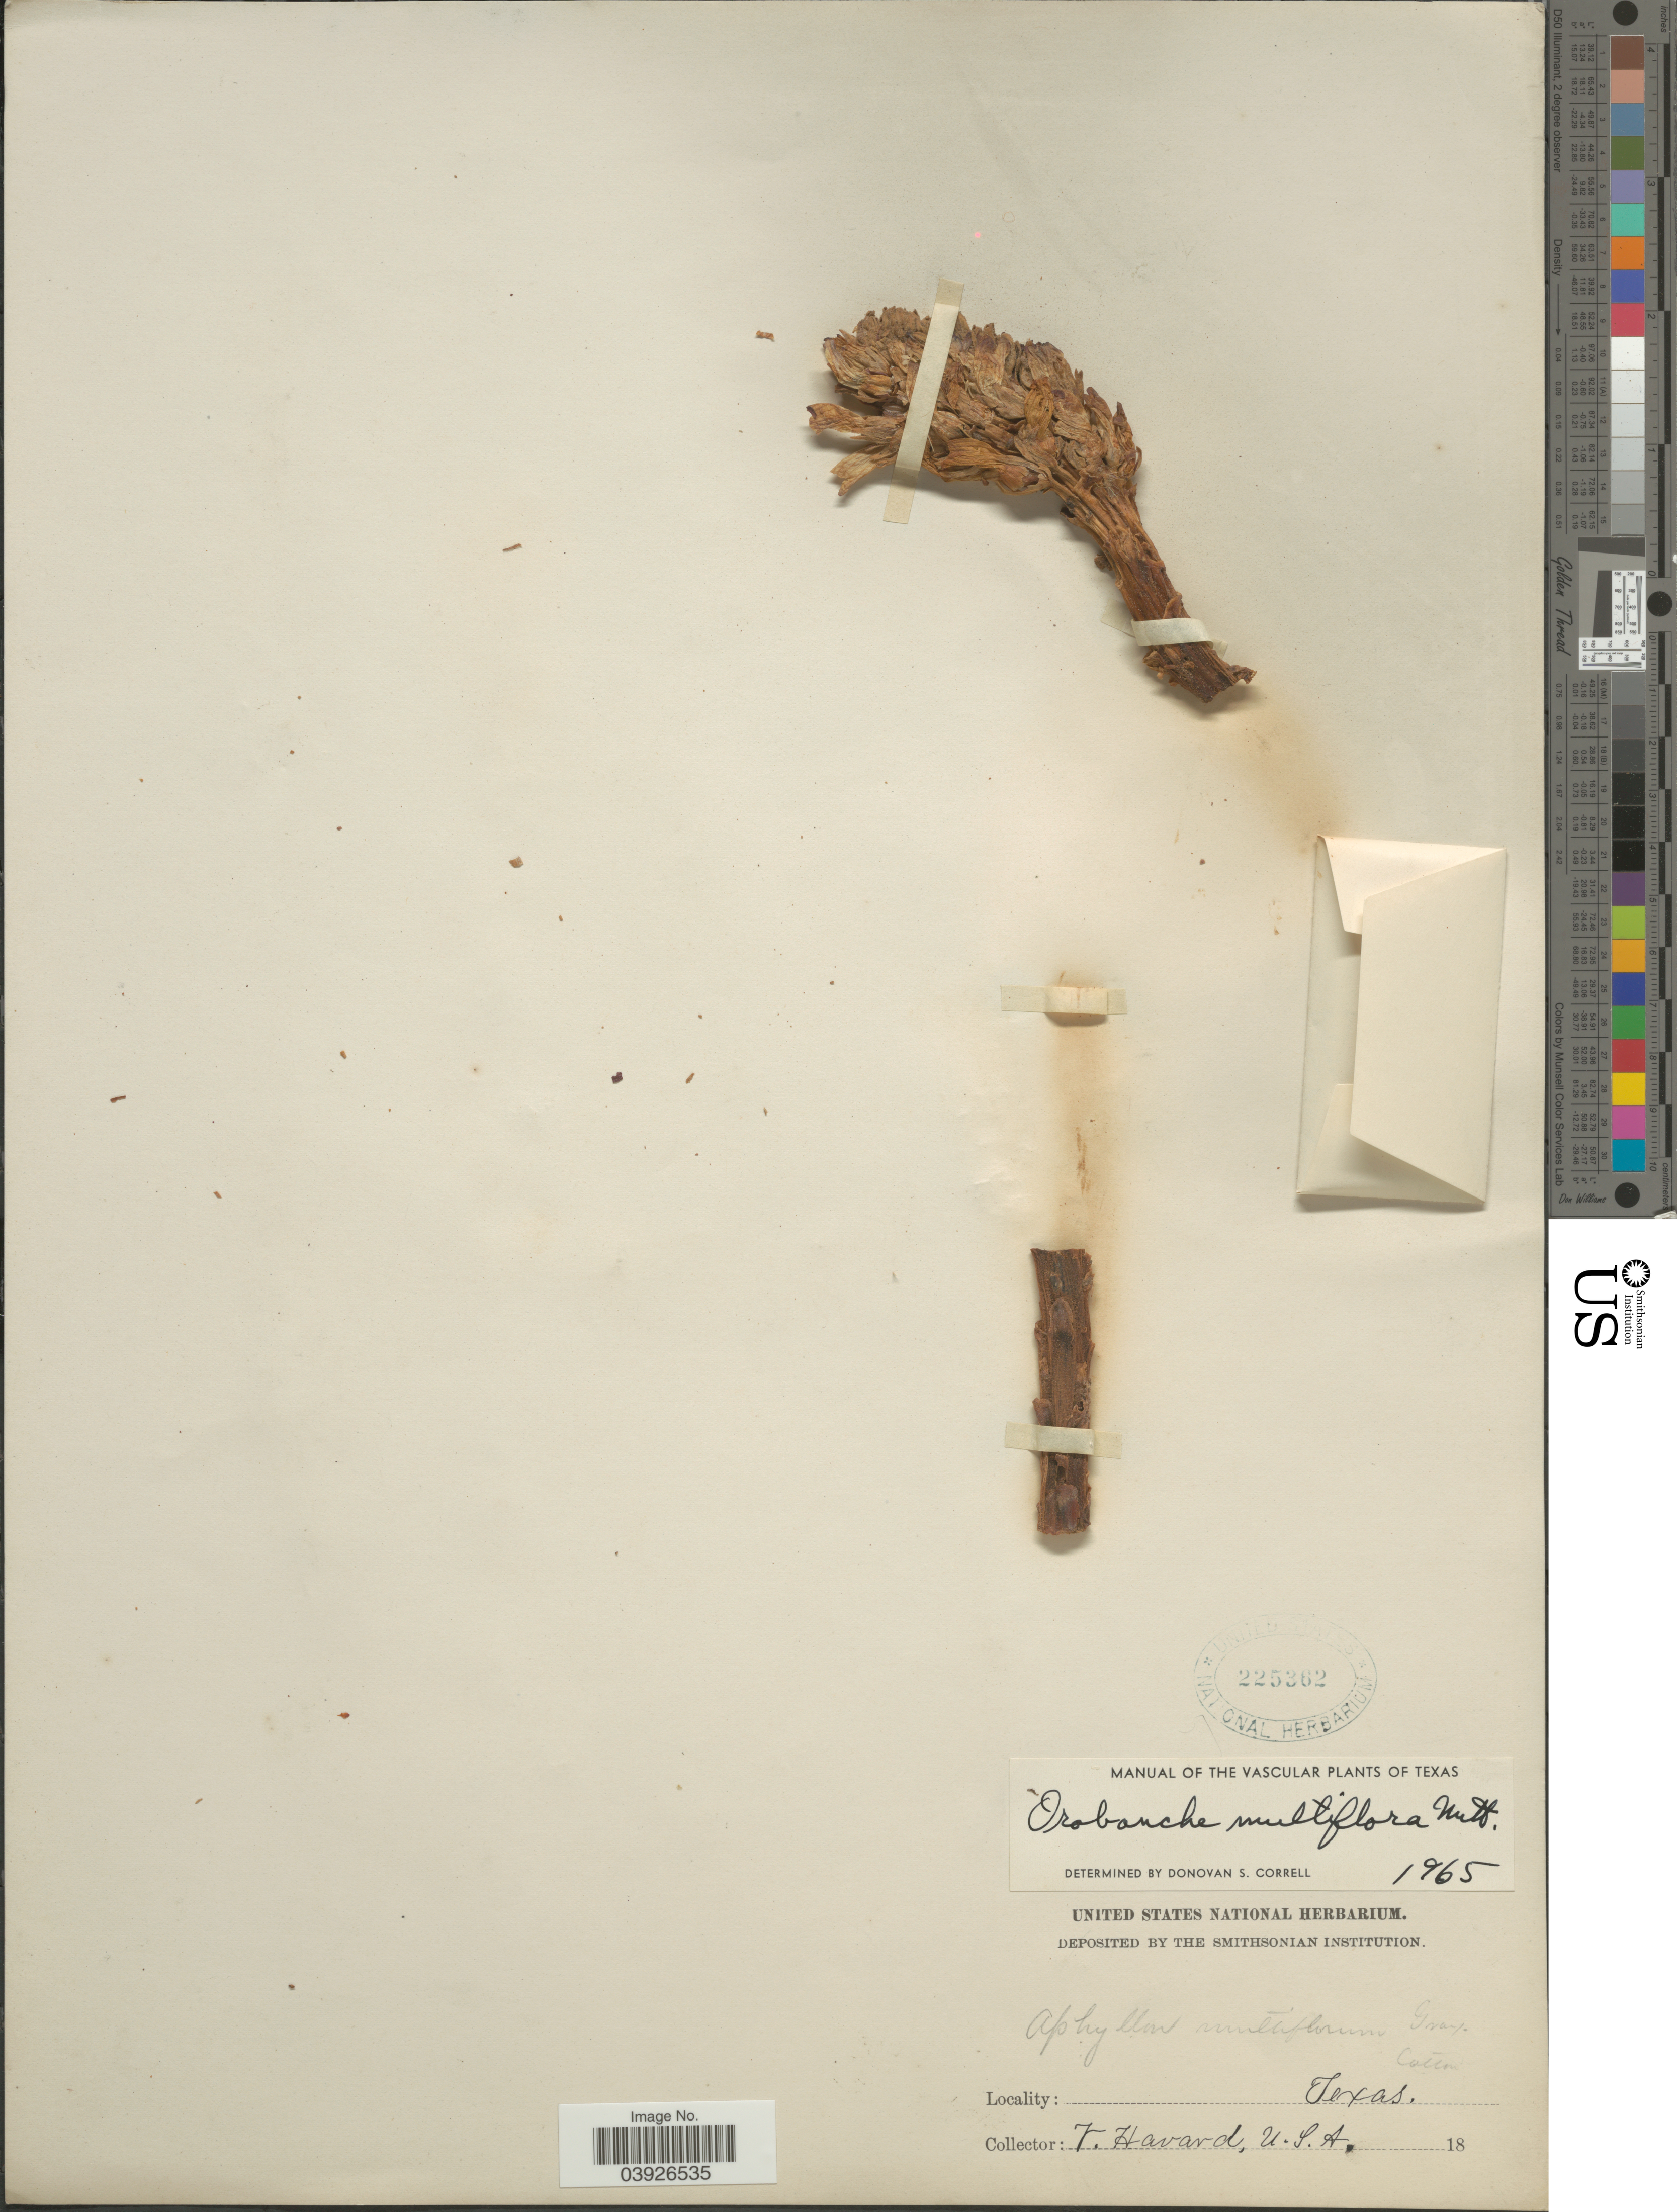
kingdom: Plantae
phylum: Tracheophyta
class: Magnoliopsida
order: Lamiales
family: Orobanchaceae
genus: Orobanche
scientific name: Orobanche multiflora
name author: Nutt.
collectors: V. Havard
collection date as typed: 18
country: United States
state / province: Texas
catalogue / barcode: US 225362